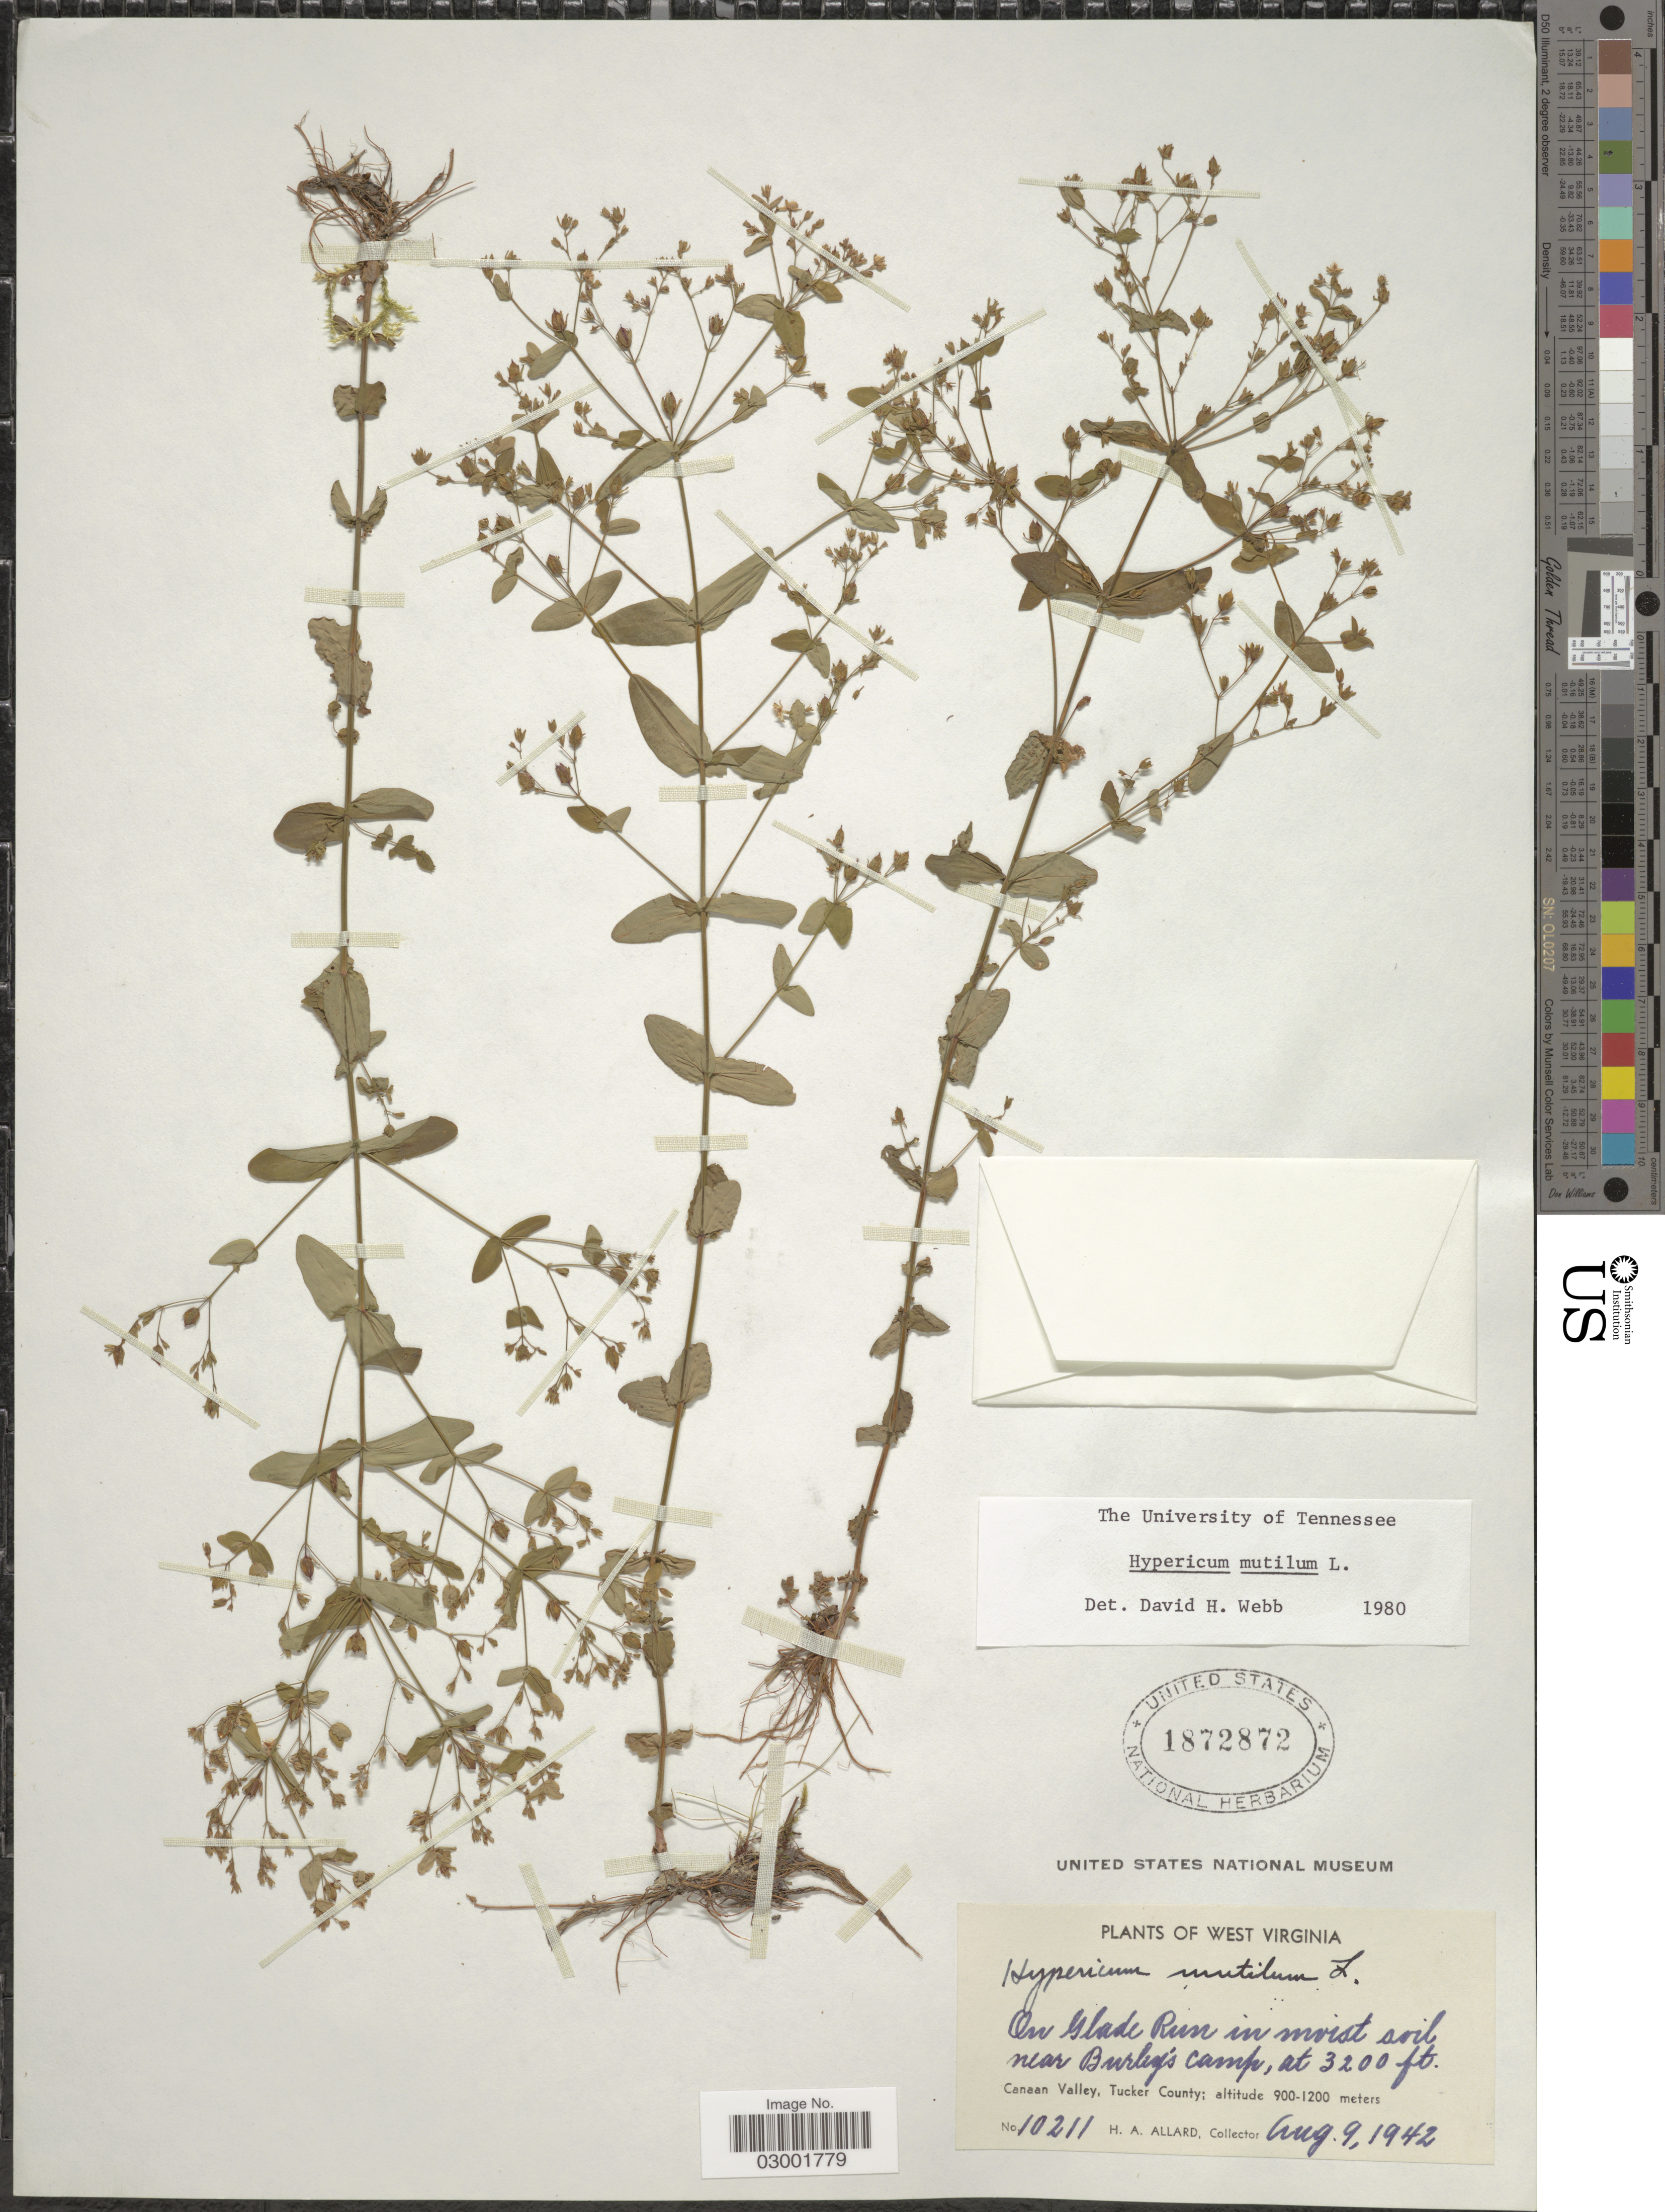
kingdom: Plantae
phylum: Tracheophyta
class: Magnoliopsida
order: Malpighiales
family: Hypericaceae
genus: Hypericum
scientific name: Hypericum mutilum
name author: L.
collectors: H. A. Allard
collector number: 10211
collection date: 1942-08-09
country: United States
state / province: West Virginia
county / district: Tucker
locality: On Glade Run in moist soil near Burley's camp. Canaan Valley, Tucker County.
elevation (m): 975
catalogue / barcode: US 1872872